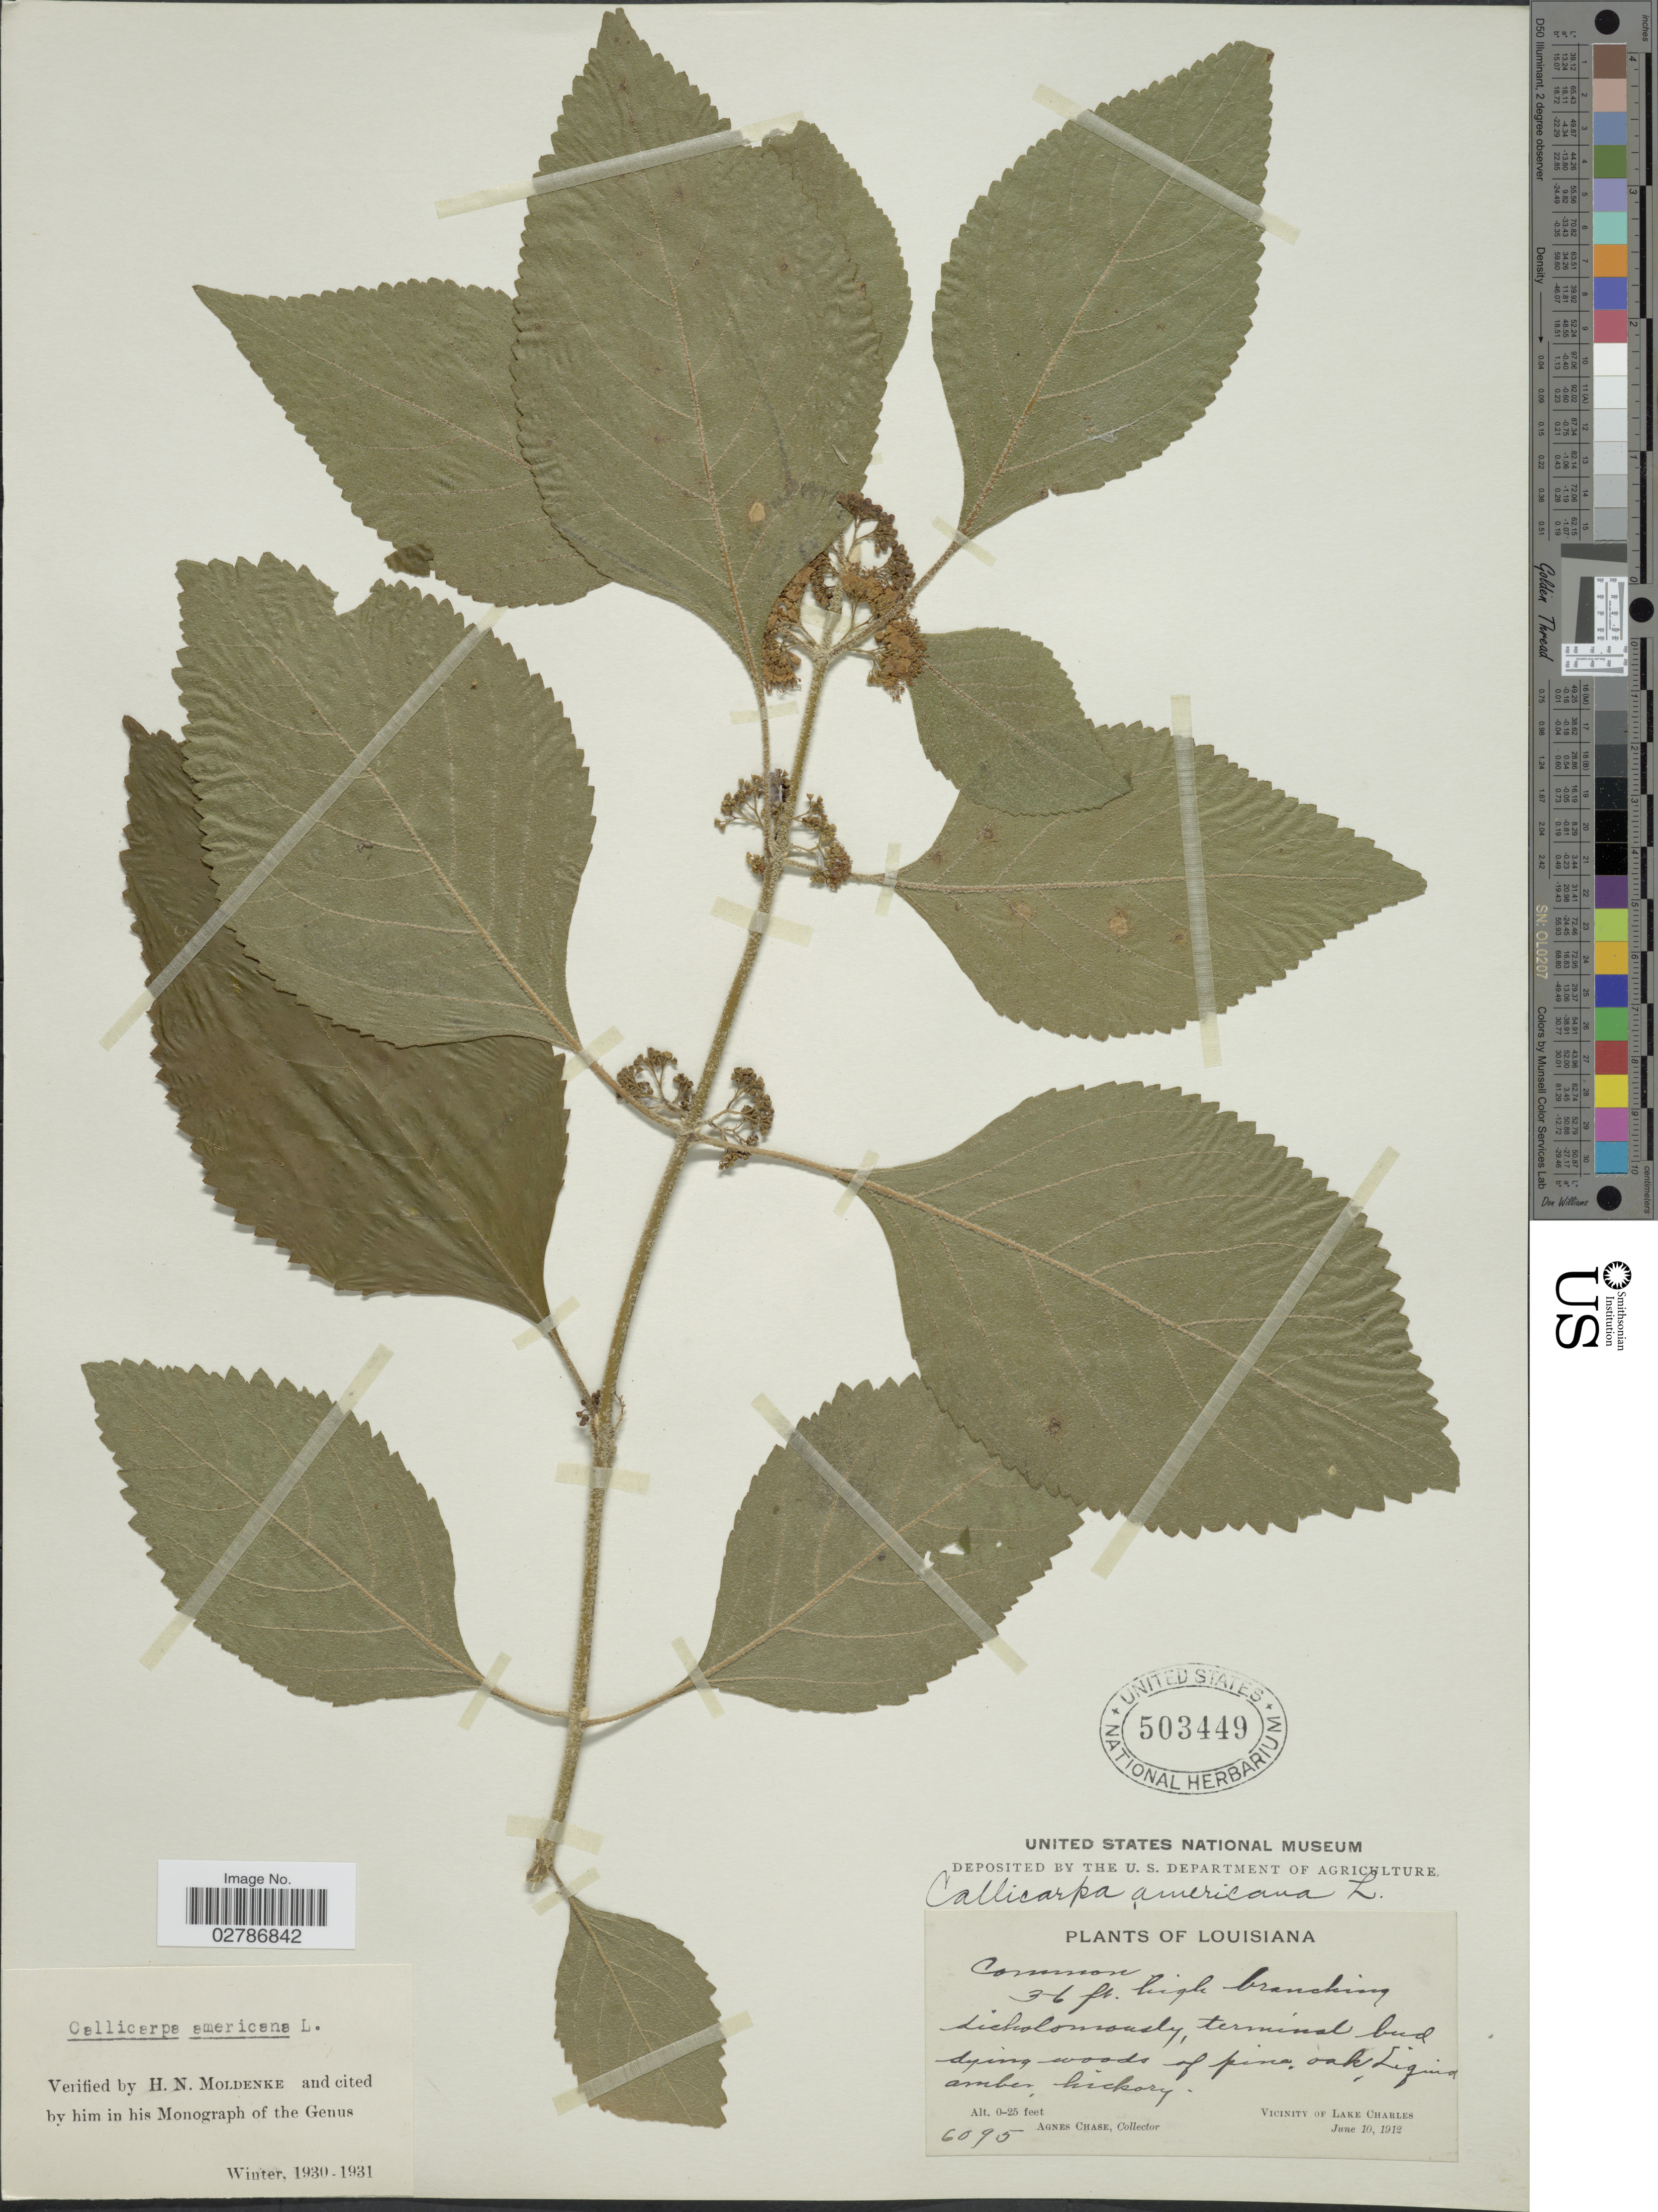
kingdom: Plantae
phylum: Tracheophyta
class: Magnoliopsida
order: Lamiales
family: Lamiaceae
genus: Callicarpa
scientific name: Callicarpa americana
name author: L.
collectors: A. Chase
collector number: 6095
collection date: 1912-06-10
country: United States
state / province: Louisiana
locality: Dying woods of pine, oak, Liquid ambar, hickory. Vicinity of Lake Charles.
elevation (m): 0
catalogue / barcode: US 503449